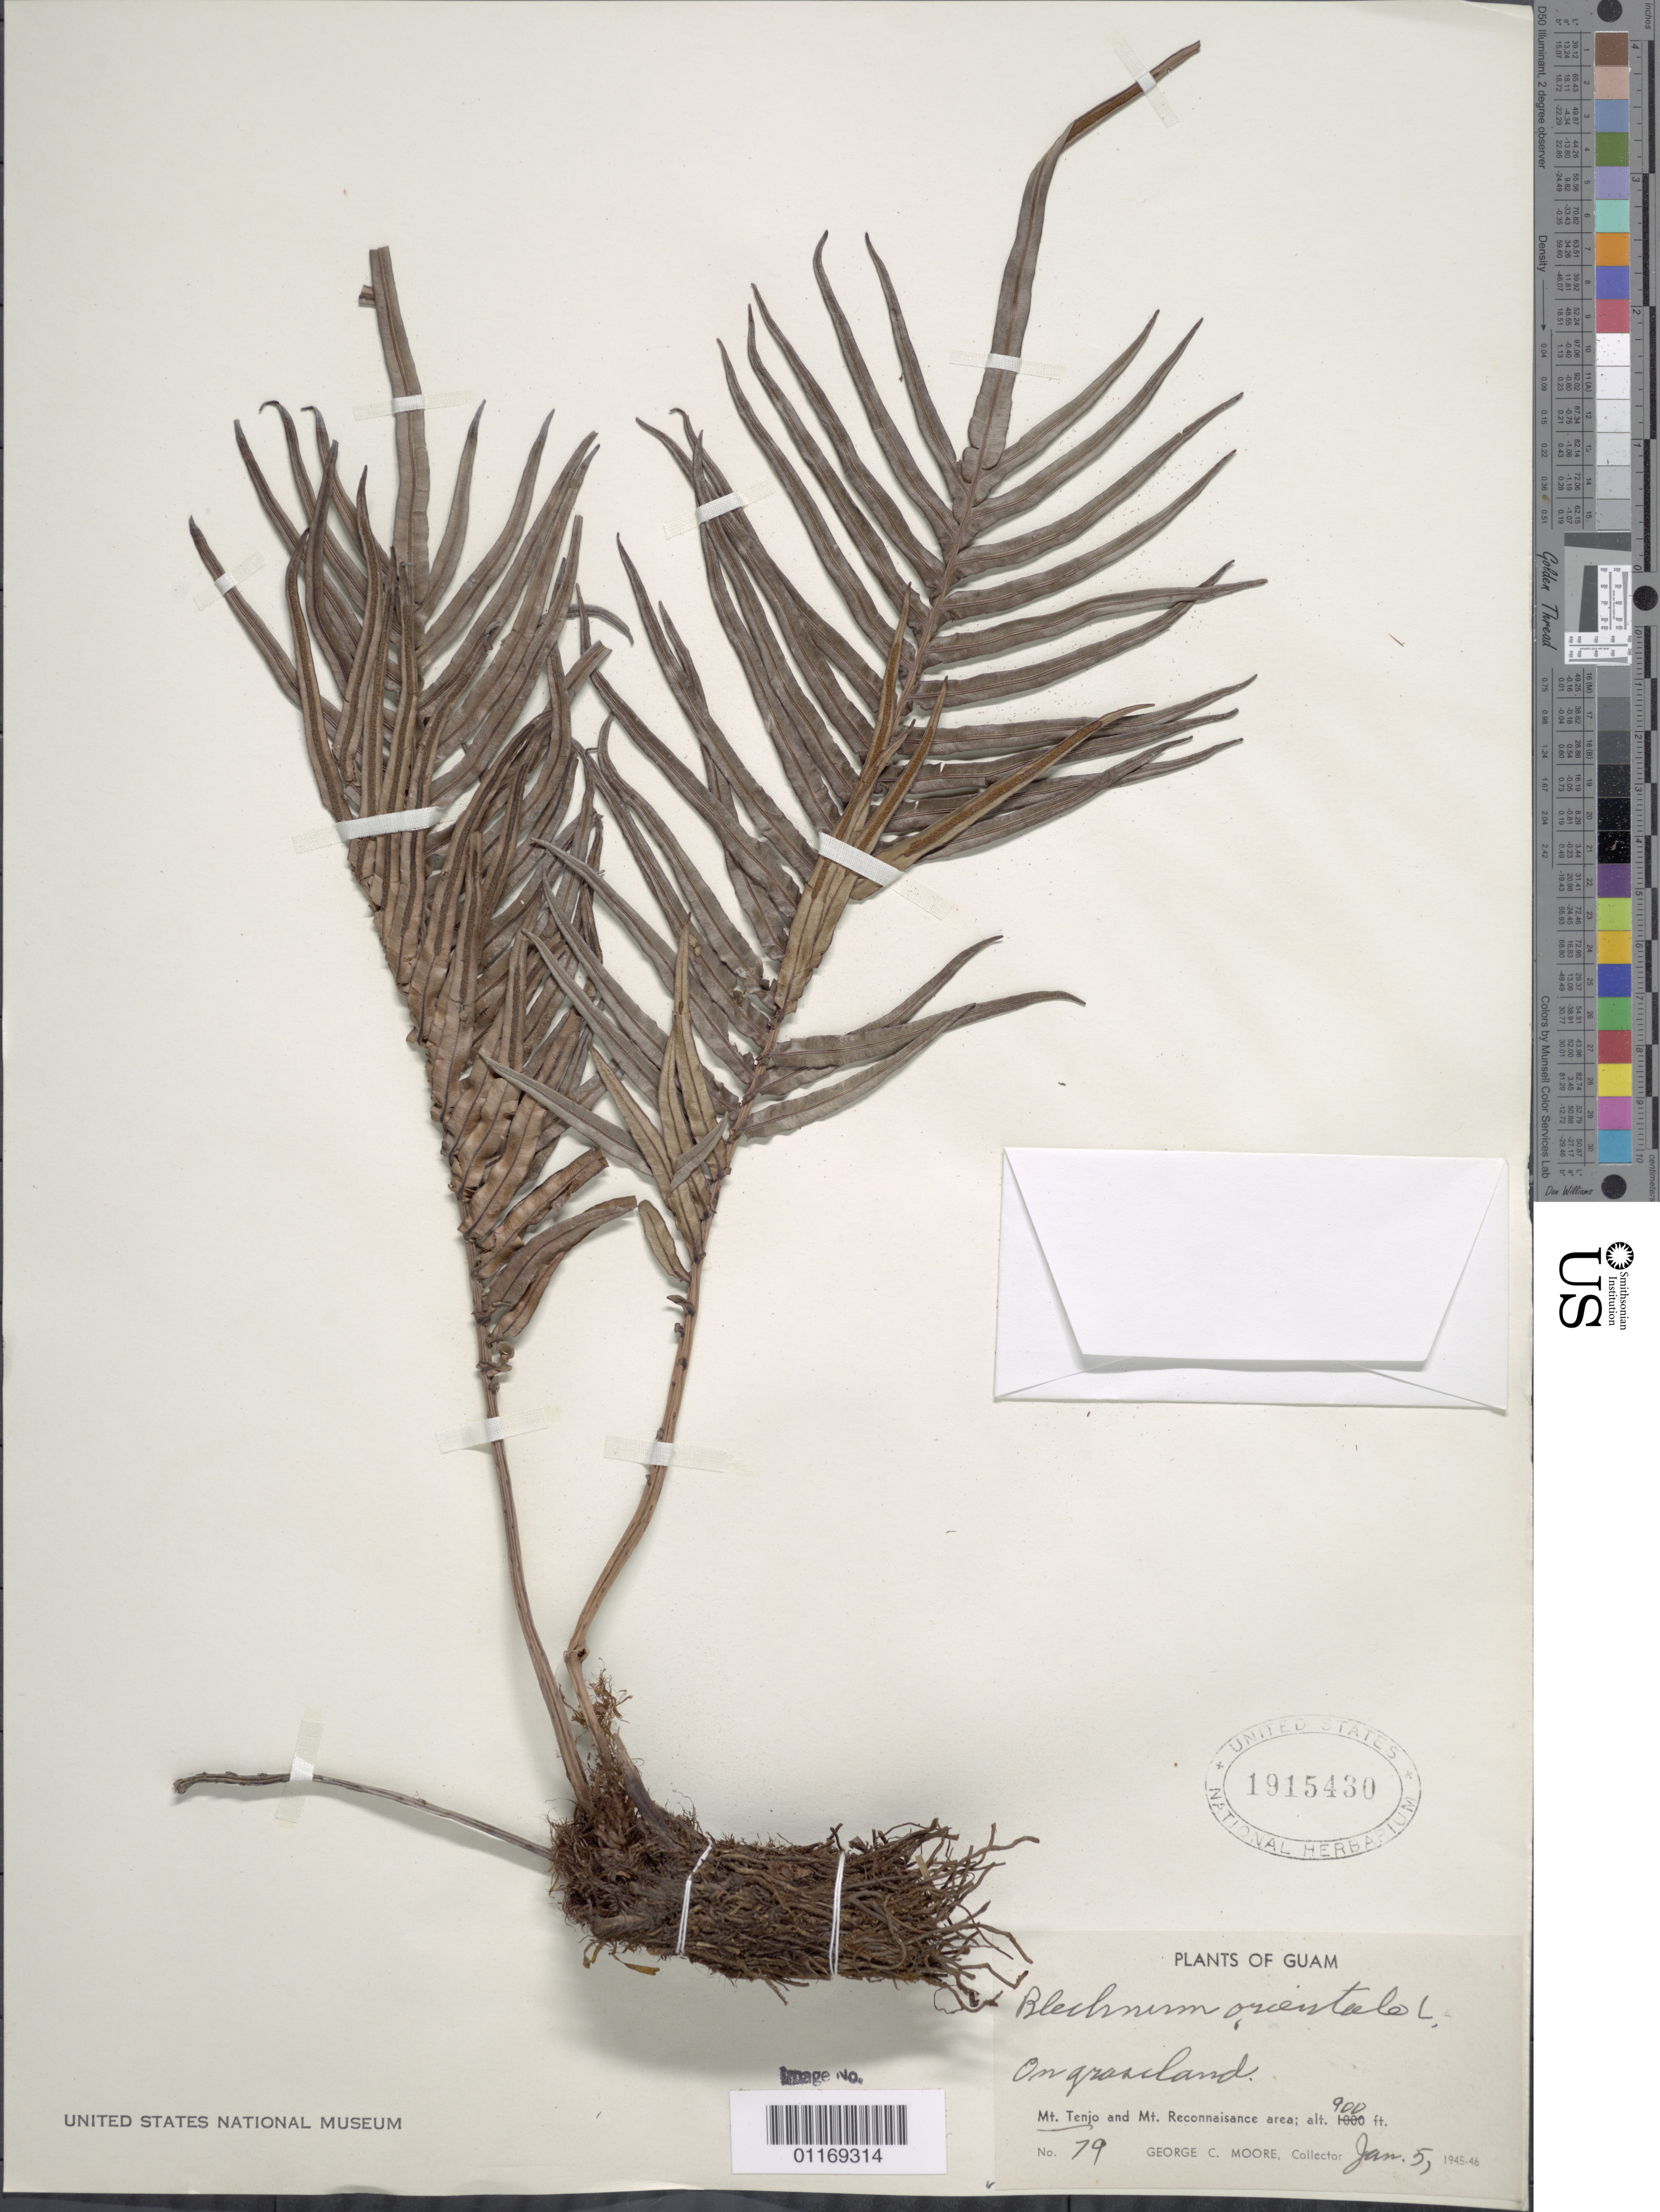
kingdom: Plantae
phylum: Tracheophyta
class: Polypodiopsida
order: Polypodiales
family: Blechnaceae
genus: Blechnum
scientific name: Blechnum orientale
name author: L.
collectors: G. C. Moore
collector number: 79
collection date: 1945-01-05 or 1946-01-05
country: Guam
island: Guam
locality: Mt. Tenjo and Mt. Reconnaisance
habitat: On grassland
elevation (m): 274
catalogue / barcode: US 1915430